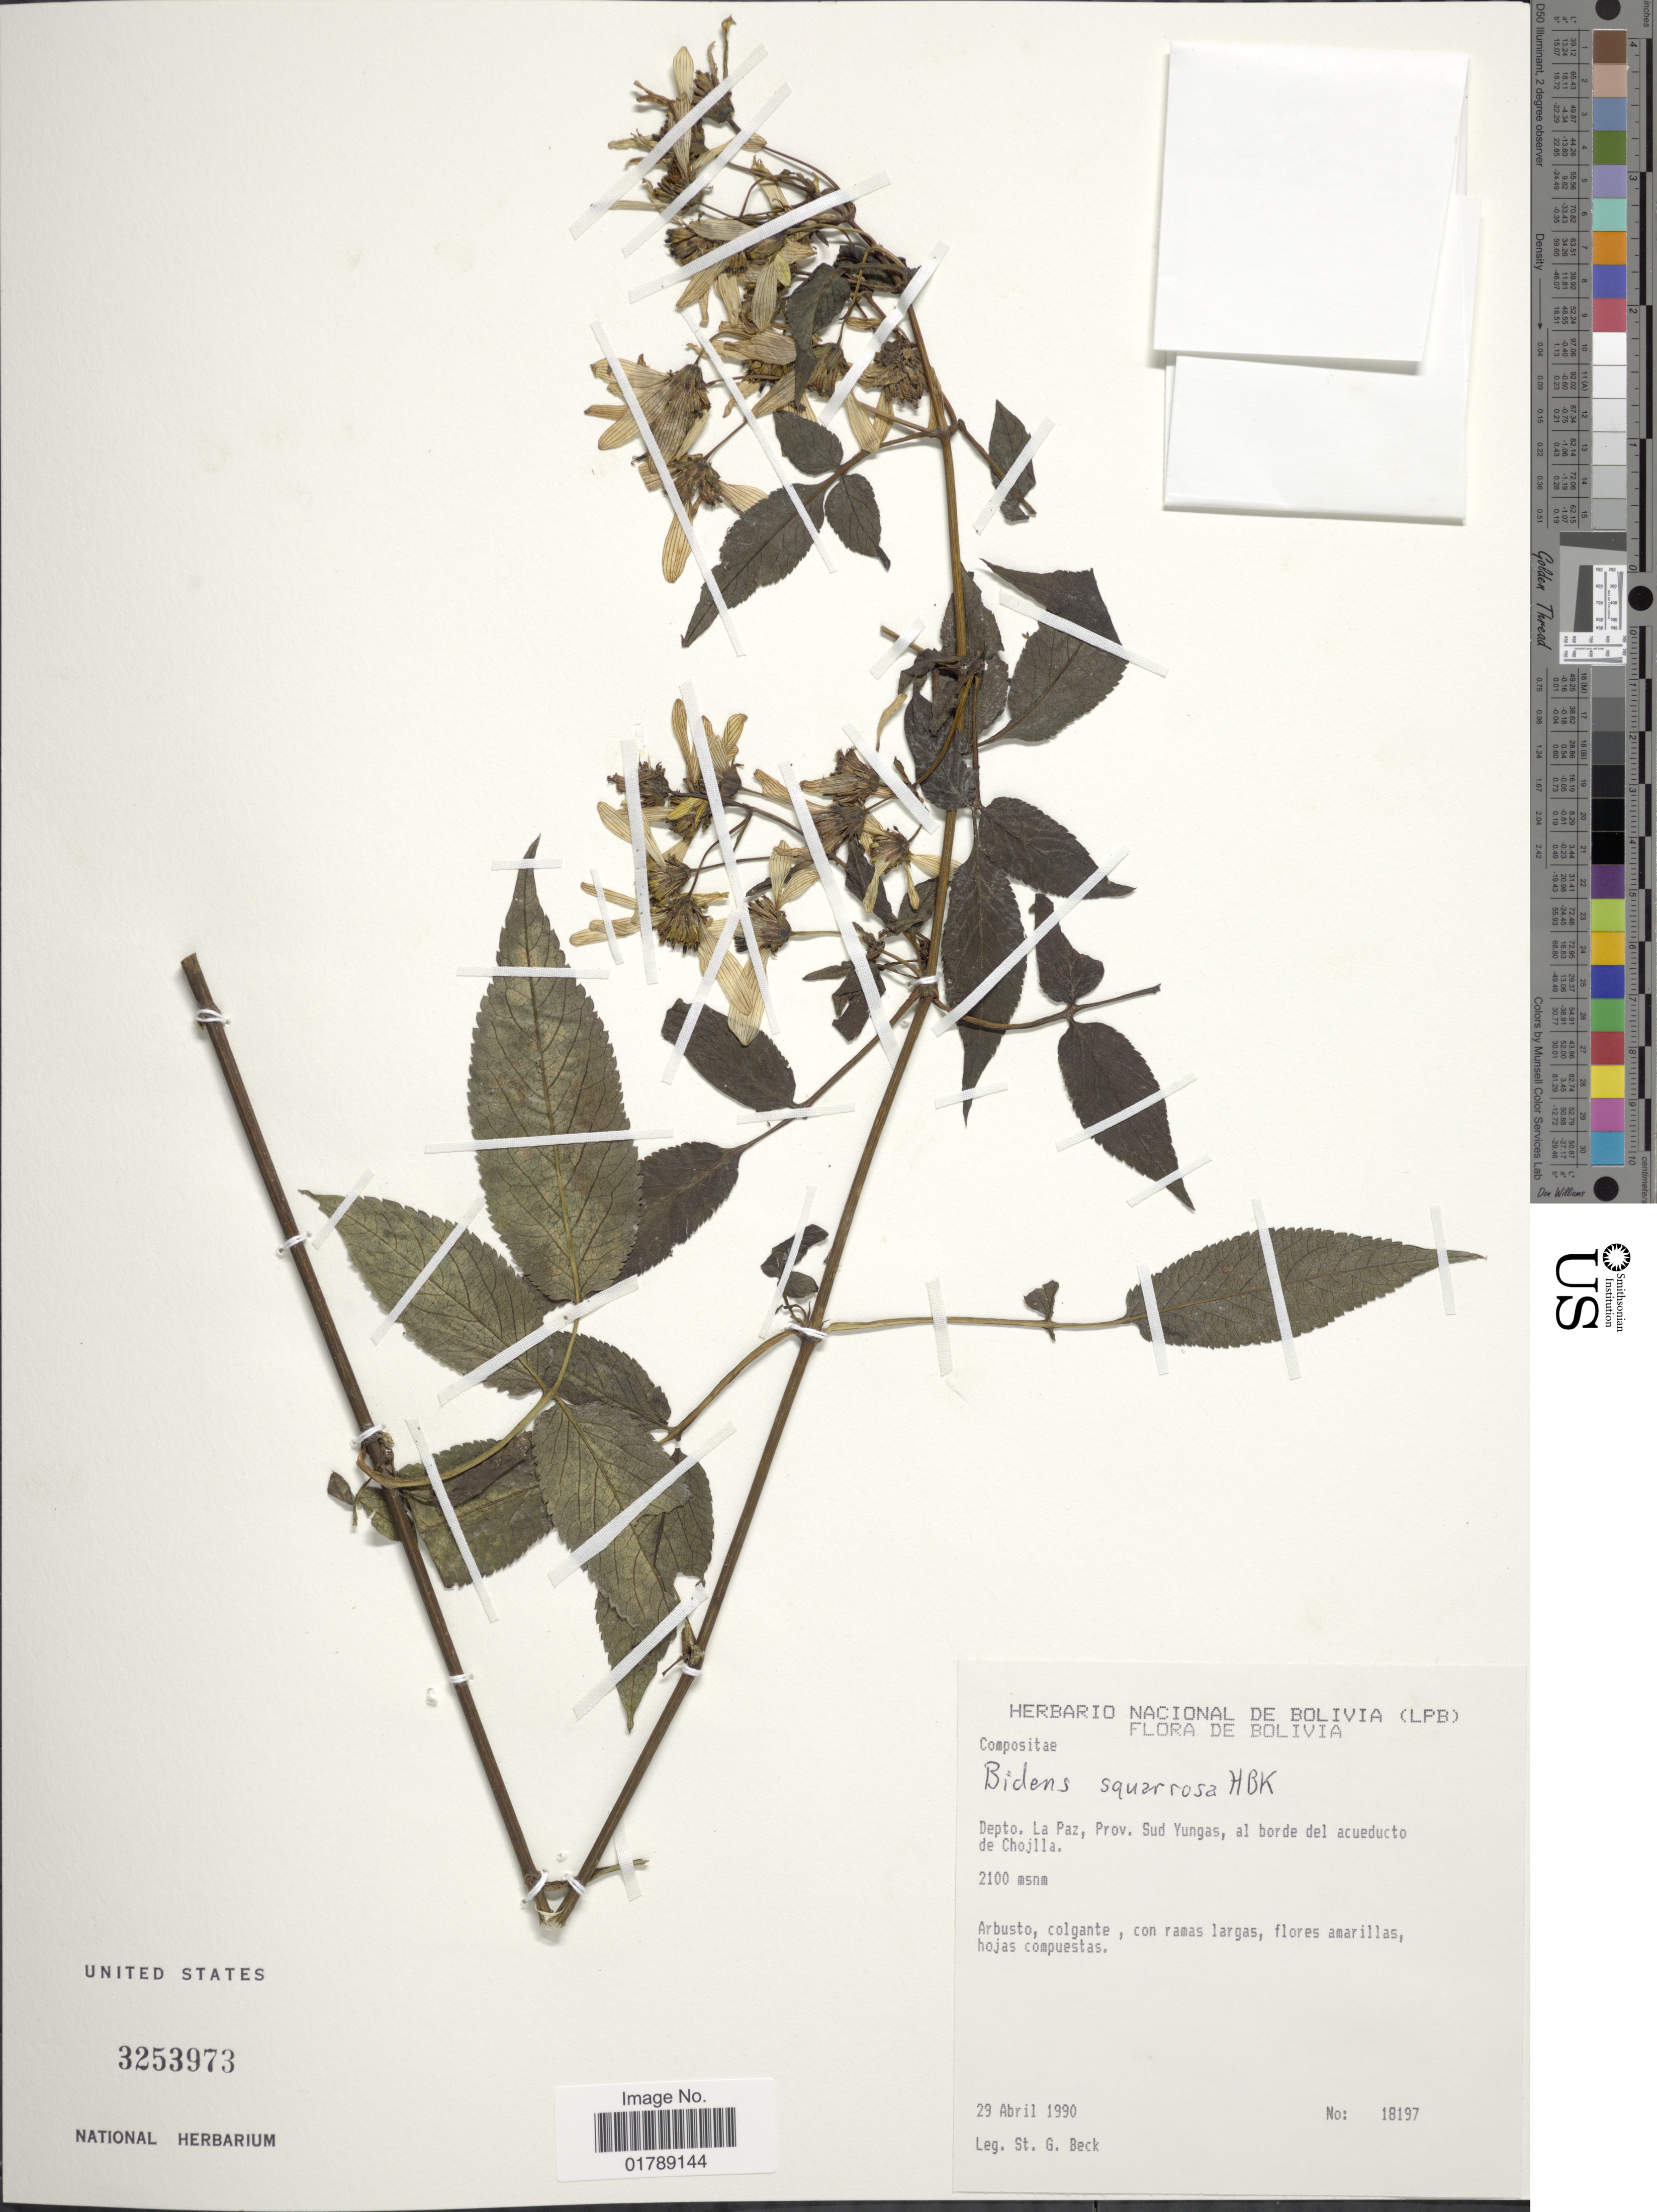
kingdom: Plantae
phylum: Tracheophyta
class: Magnoliopsida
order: Asterales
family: Asteraceae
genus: Bidens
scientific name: Bidens squarrosa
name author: Kunth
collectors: S. G. Beck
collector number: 18197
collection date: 1990-04-29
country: Bolivia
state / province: La Paz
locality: Prov. Sud Yungas, al borde del acueducto de Chojlla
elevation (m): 2100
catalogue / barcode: US 3253973